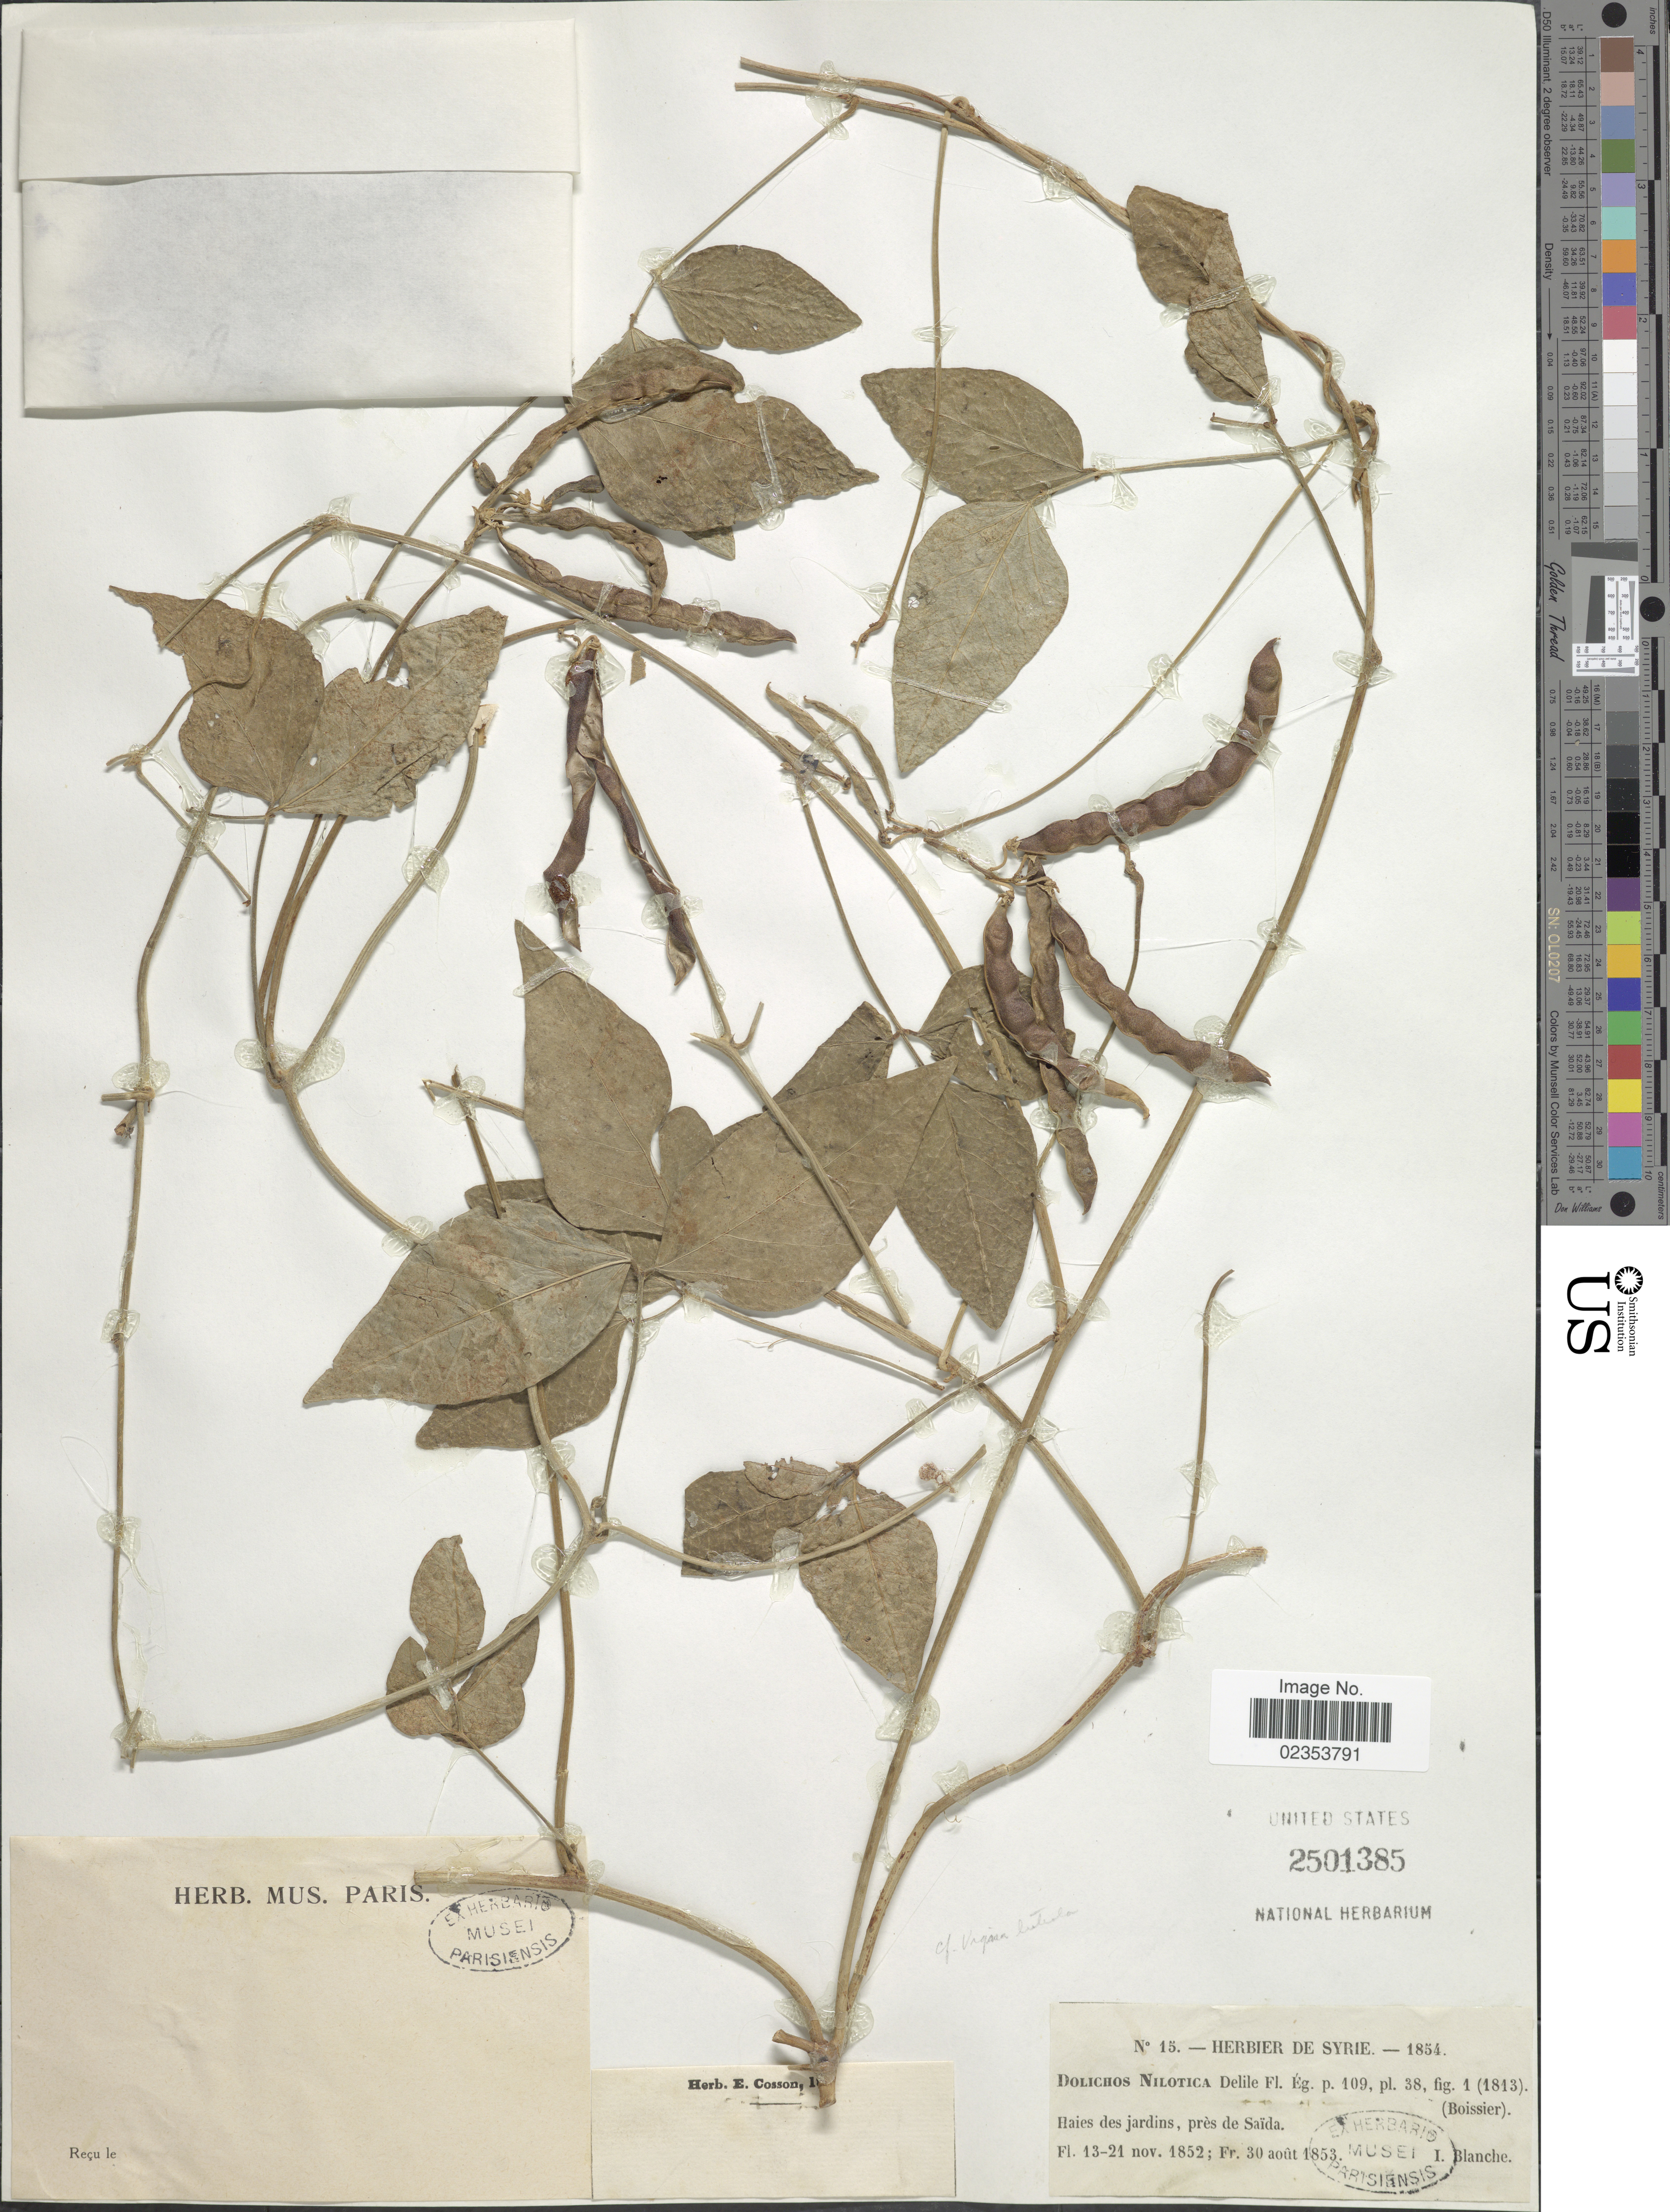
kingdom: Plantae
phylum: Tracheophyta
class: Magnoliopsida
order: Fabales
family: Fabaceae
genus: Vigna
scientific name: Vigna marina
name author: (Burm.) Merr.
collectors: I. Blanche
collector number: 15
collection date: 1852-11-13/1853-08-30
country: Algeria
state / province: Saïda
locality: Haies des jardins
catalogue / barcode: US 2501385